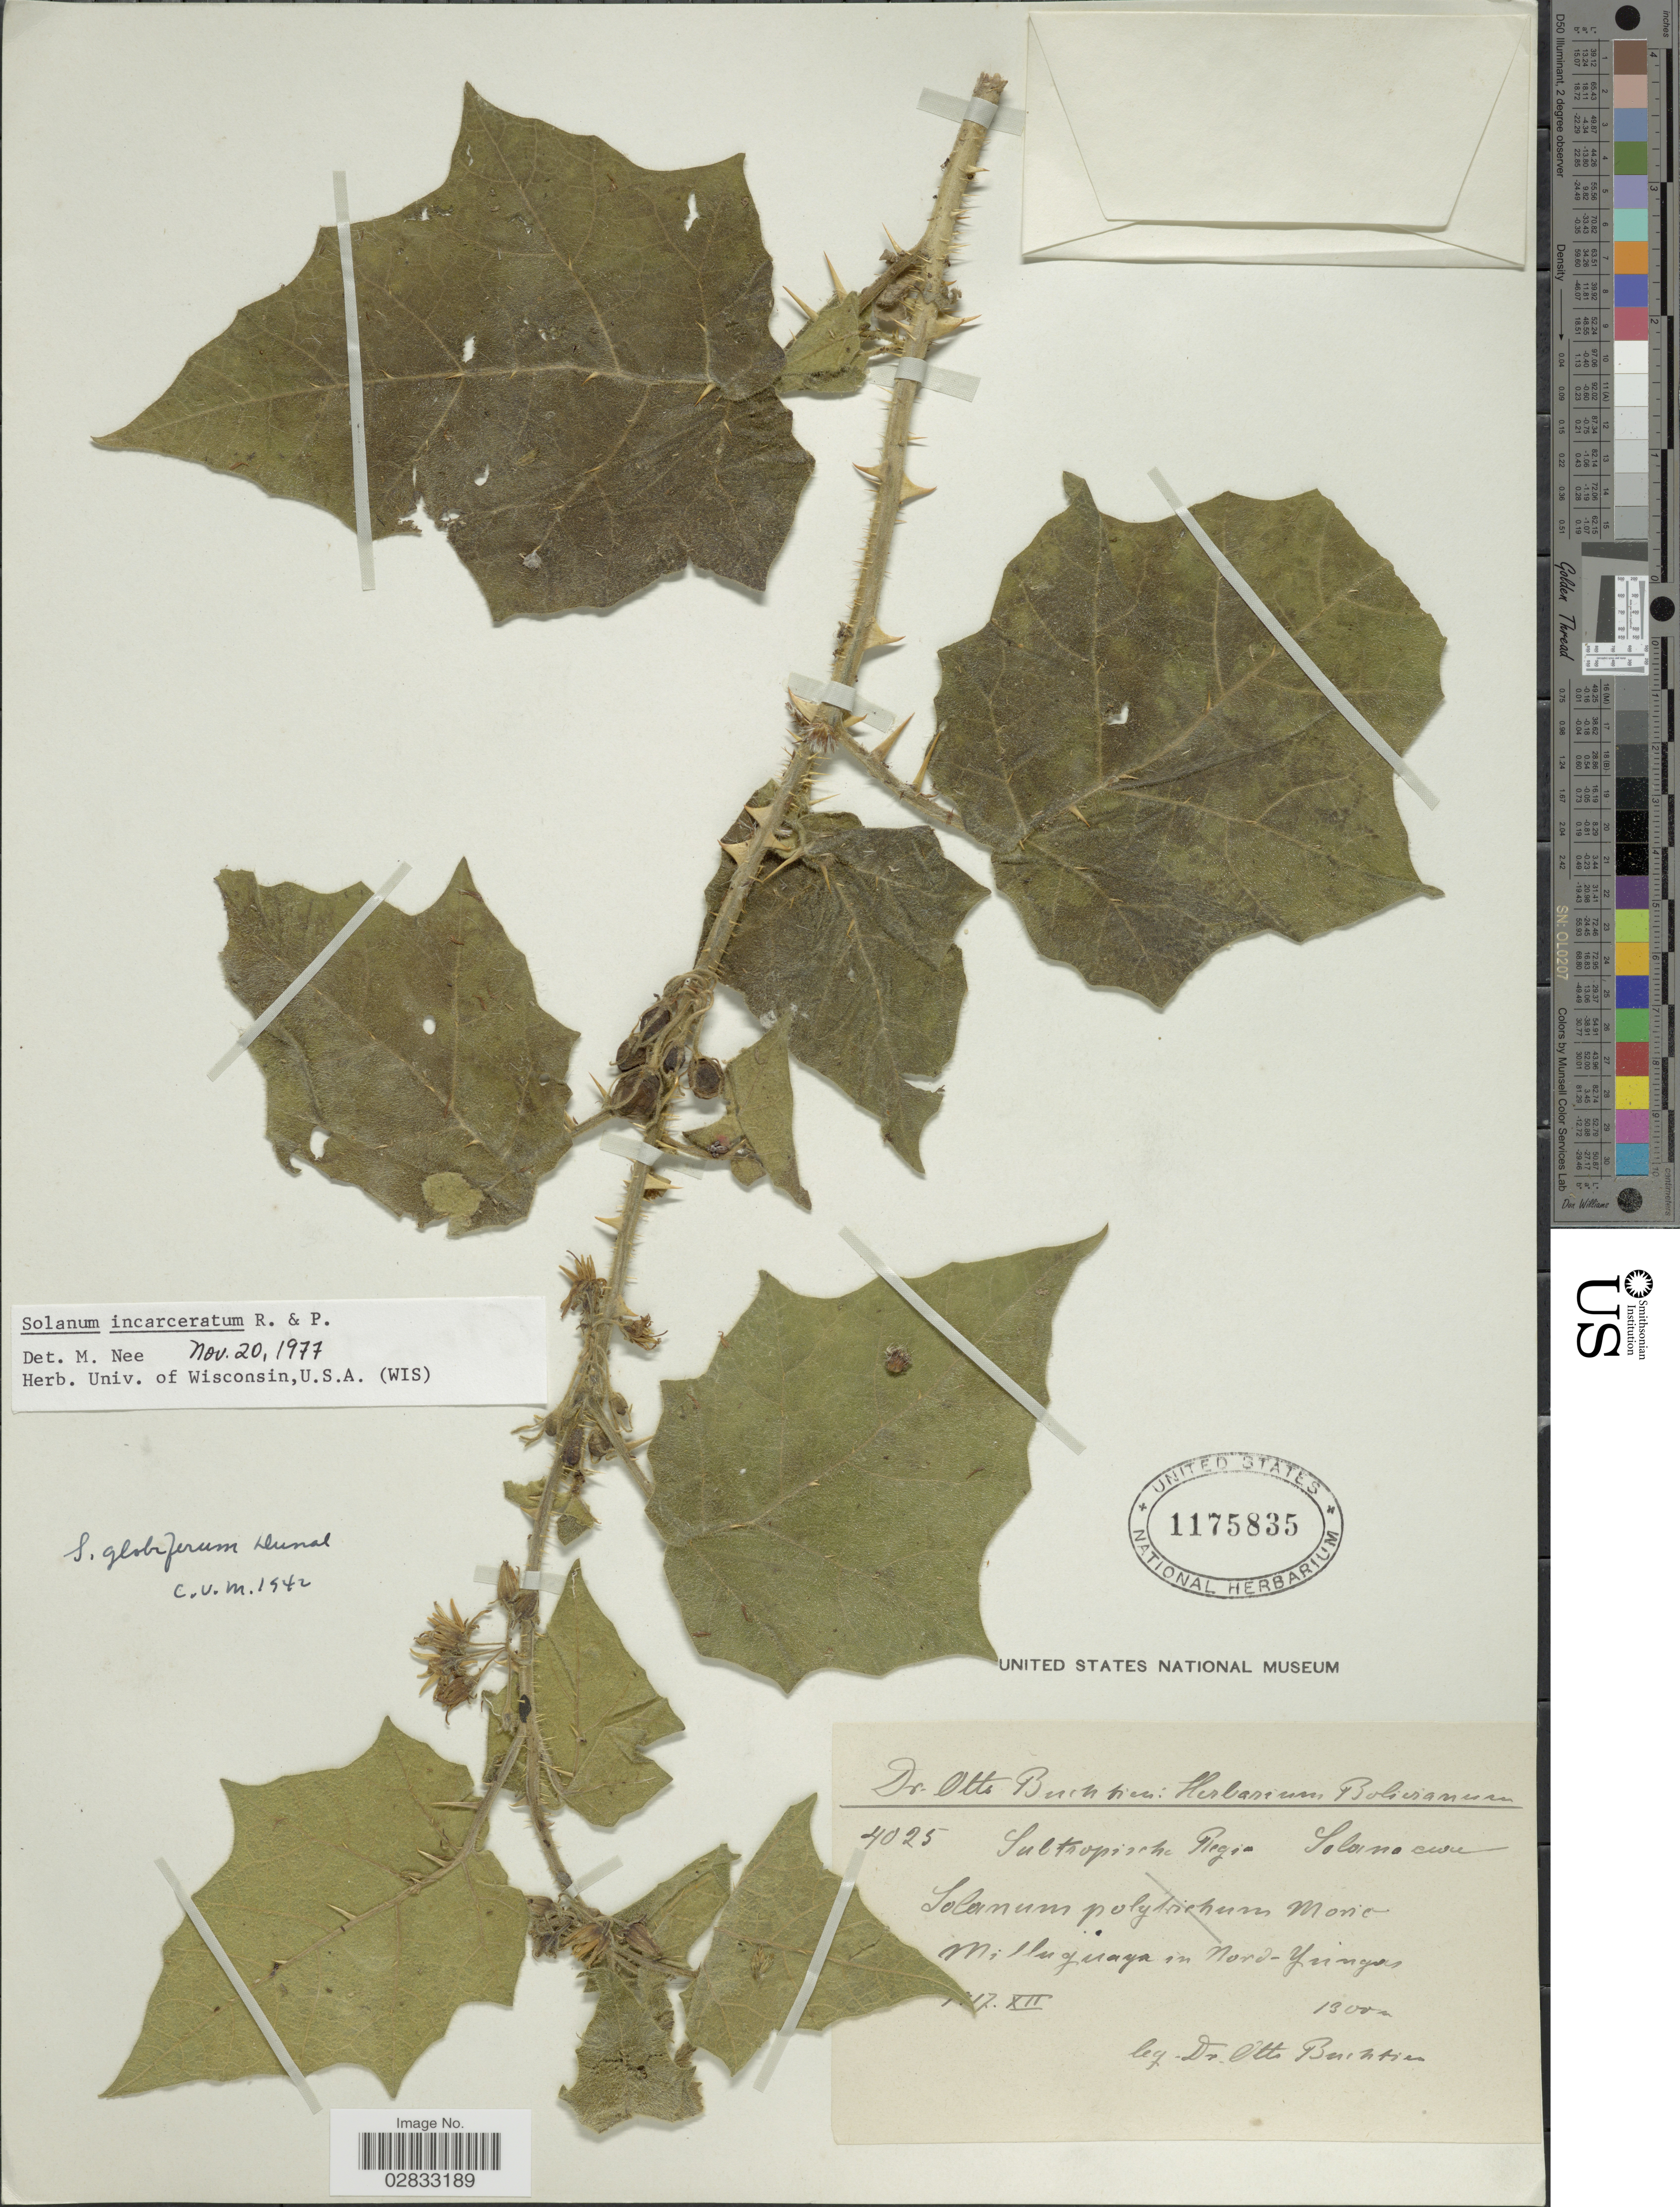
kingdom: Plantae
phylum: Tracheophyta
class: Magnoliopsida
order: Solanales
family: Solanaceae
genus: Solanum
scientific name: Solanum incarceratum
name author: Ruiz & Pav.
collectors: O. Buchtien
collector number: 4025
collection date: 1917-12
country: Bolivia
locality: Milluguaya in Nord-Yungas.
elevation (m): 1300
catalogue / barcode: US 1175835